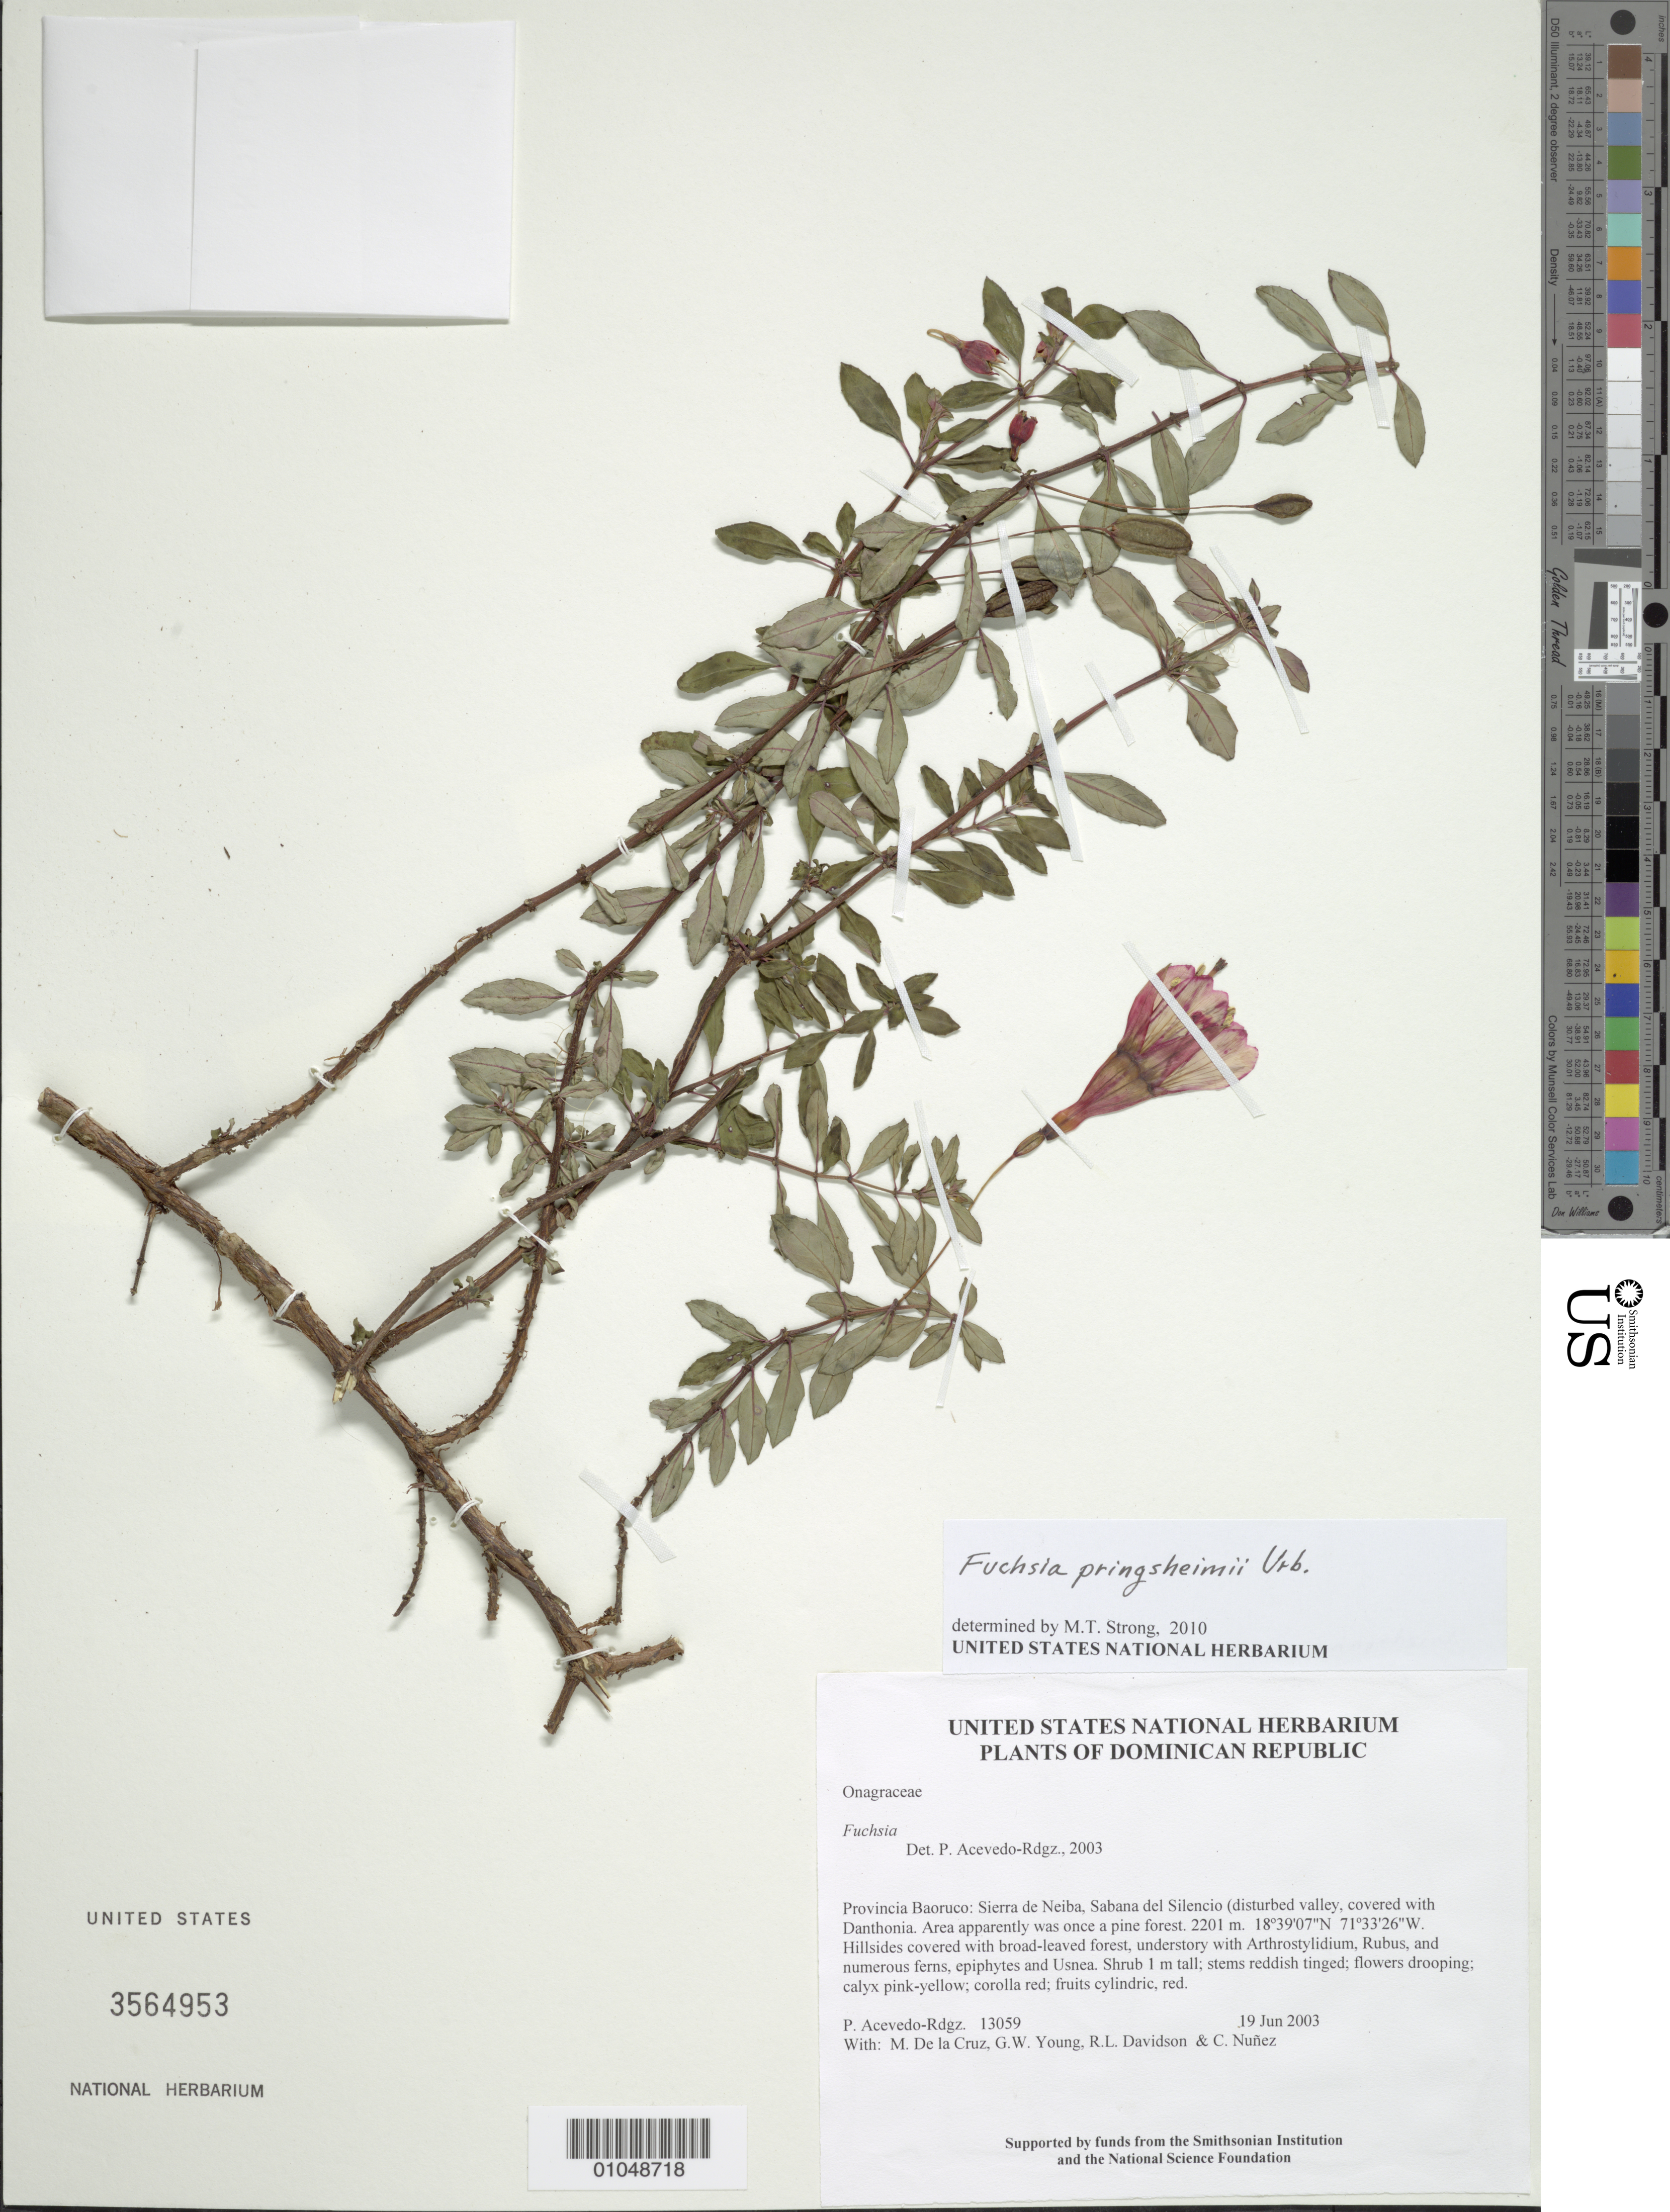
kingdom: Plantae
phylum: Tracheophyta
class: Magnoliopsida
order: Myrtales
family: Onagraceae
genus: Fuchsia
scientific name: Fuchsia triphylla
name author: L.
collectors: P. Acevedo-Rodr., M. de la Cruz, J. Rawlins, G. Young, R. Davidson & C. Nunez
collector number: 13059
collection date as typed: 19 Jun 2003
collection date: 2003-06-19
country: Dominican Republic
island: Hispaniola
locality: Provincia Baoruco: Sierra de Neiba, Sabana del Silencio (disturbed valley, covered with Danthonia. Area apparently was once a pine forest.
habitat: Hillsides covered with broad-leaved forest, understory with Arthrostylidium, Rubus, and numerous ferns, epiphytes and Usnea.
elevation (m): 2201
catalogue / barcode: US 3564953